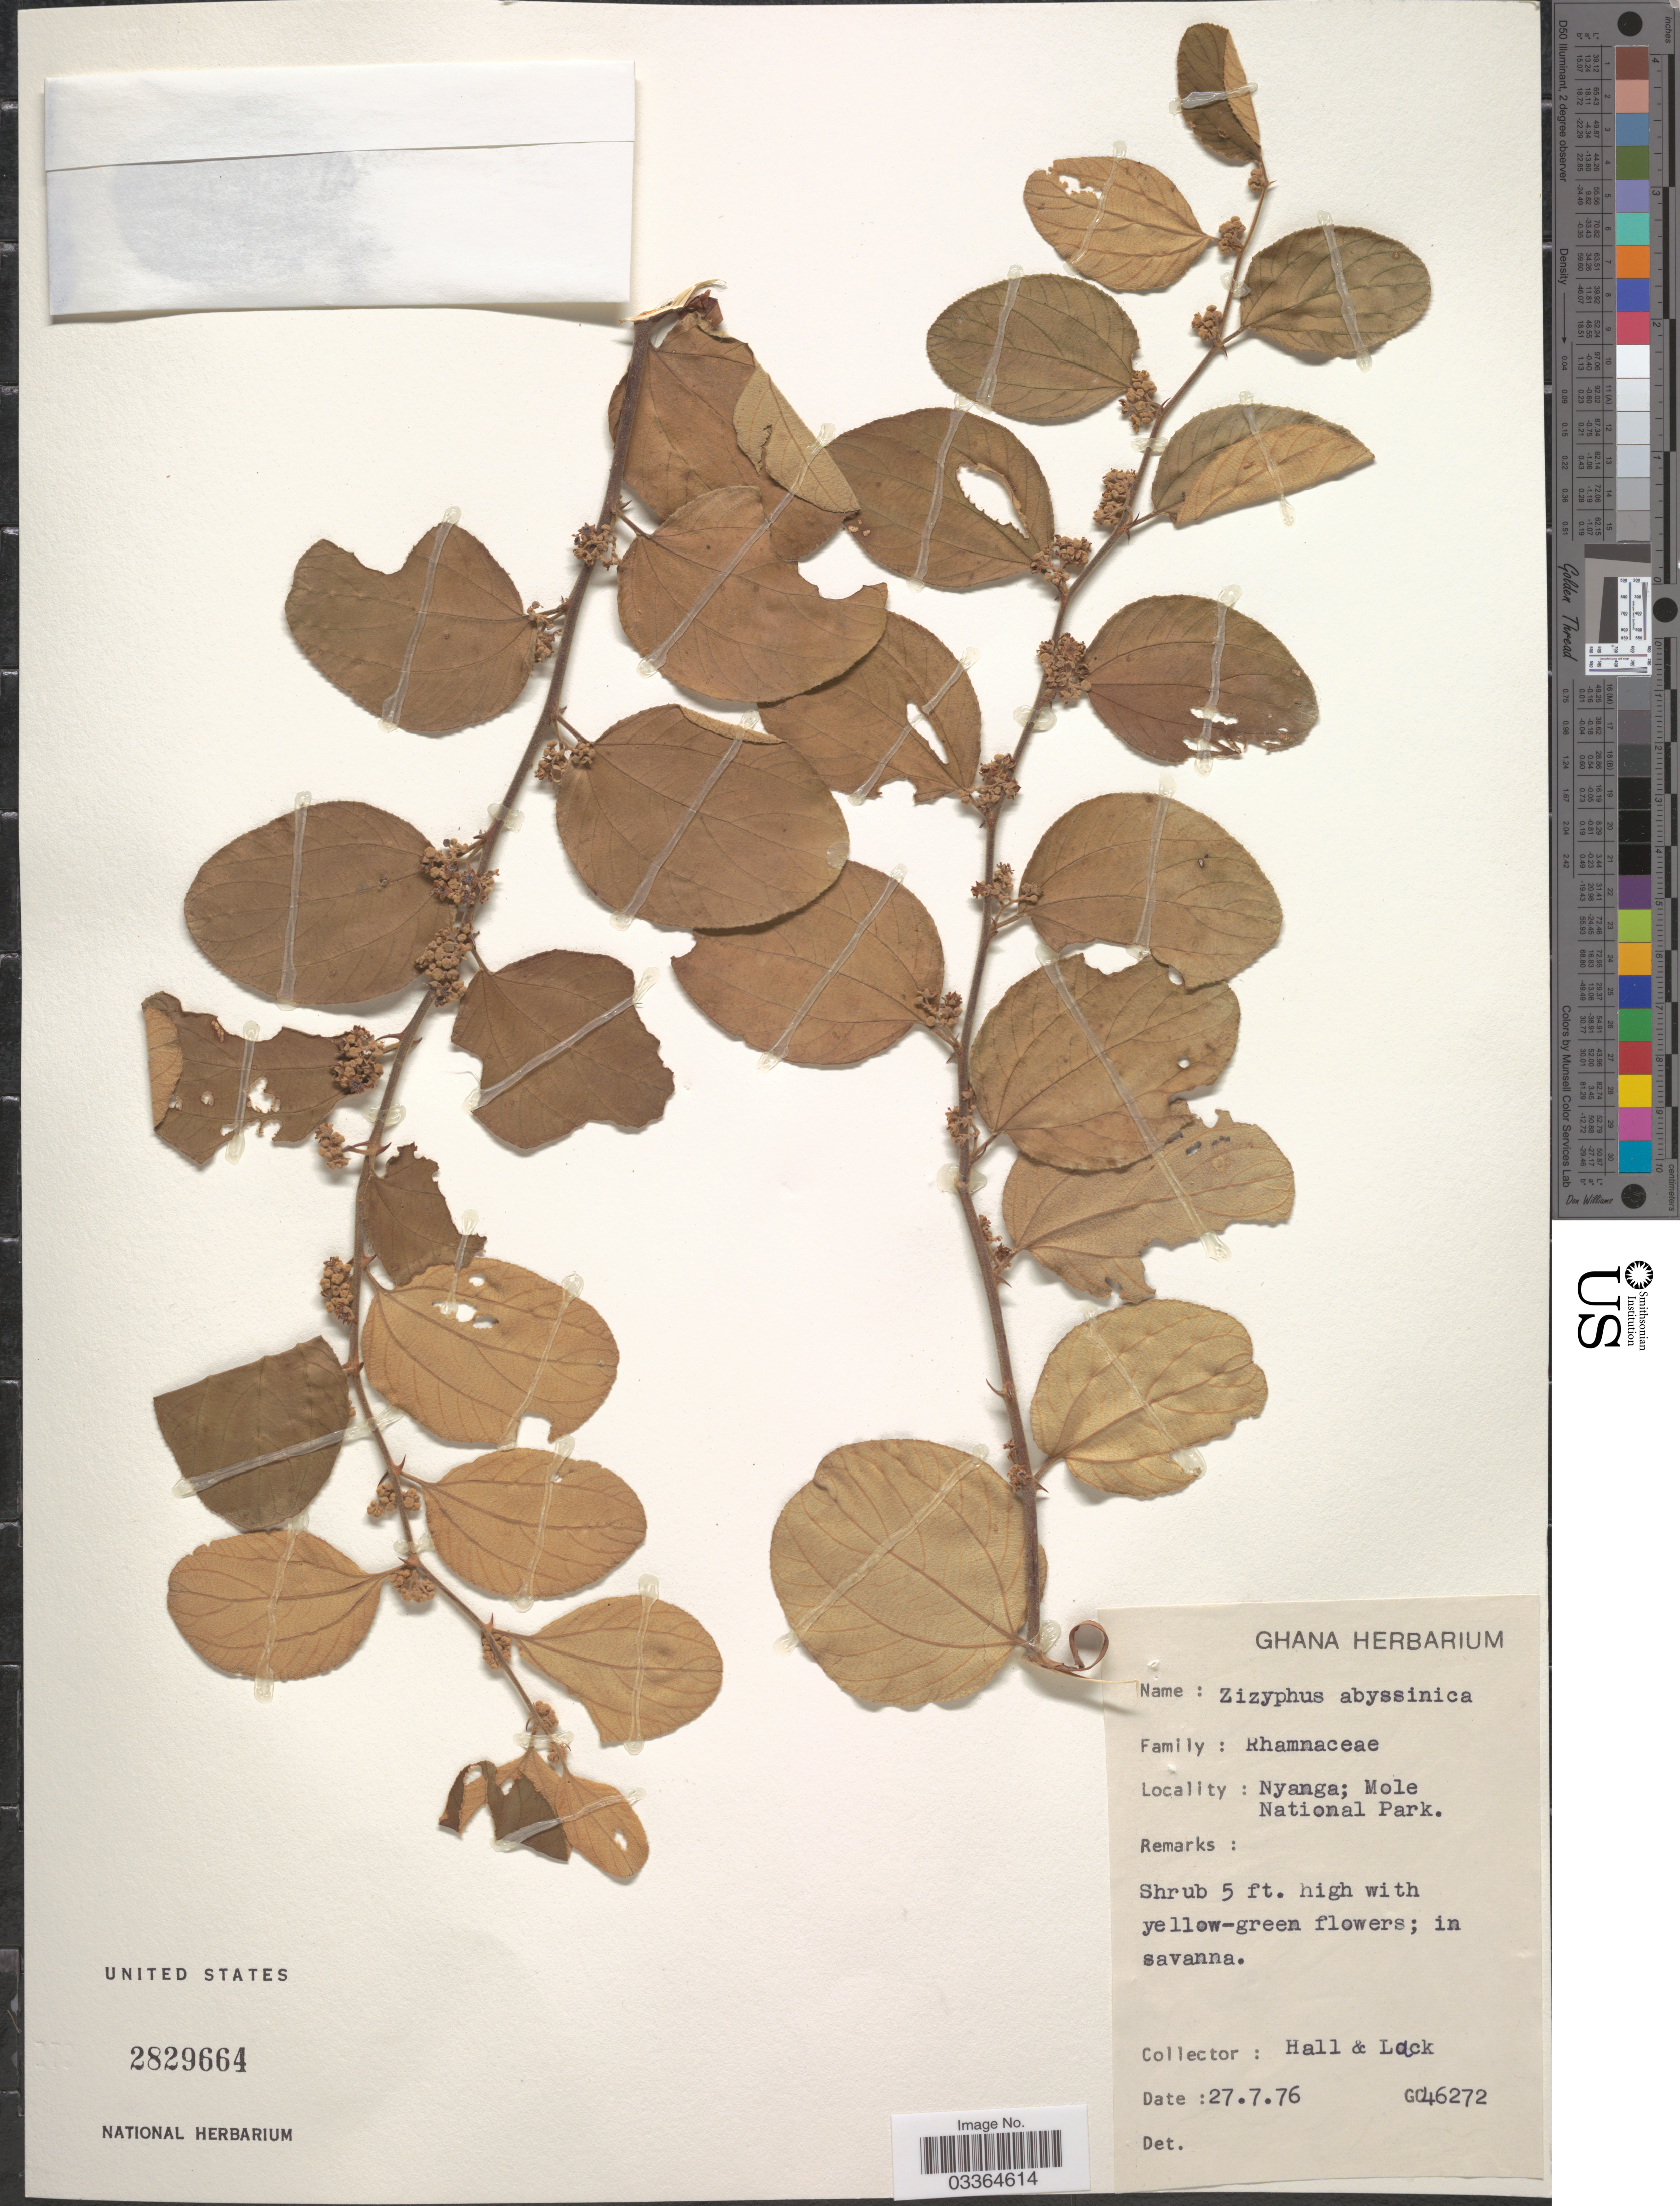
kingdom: Plantae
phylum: Tracheophyta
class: Magnoliopsida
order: Rosales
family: Rhamnaceae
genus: Ziziphus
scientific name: Ziziphus abyssinica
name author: Hochst. ex A. Rich.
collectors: -- Hall & Lack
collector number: GC46272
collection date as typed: Transcribed d/m/y: 27/7/76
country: Ghana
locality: Nyanga; Mole National Park.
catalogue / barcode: US 2829664